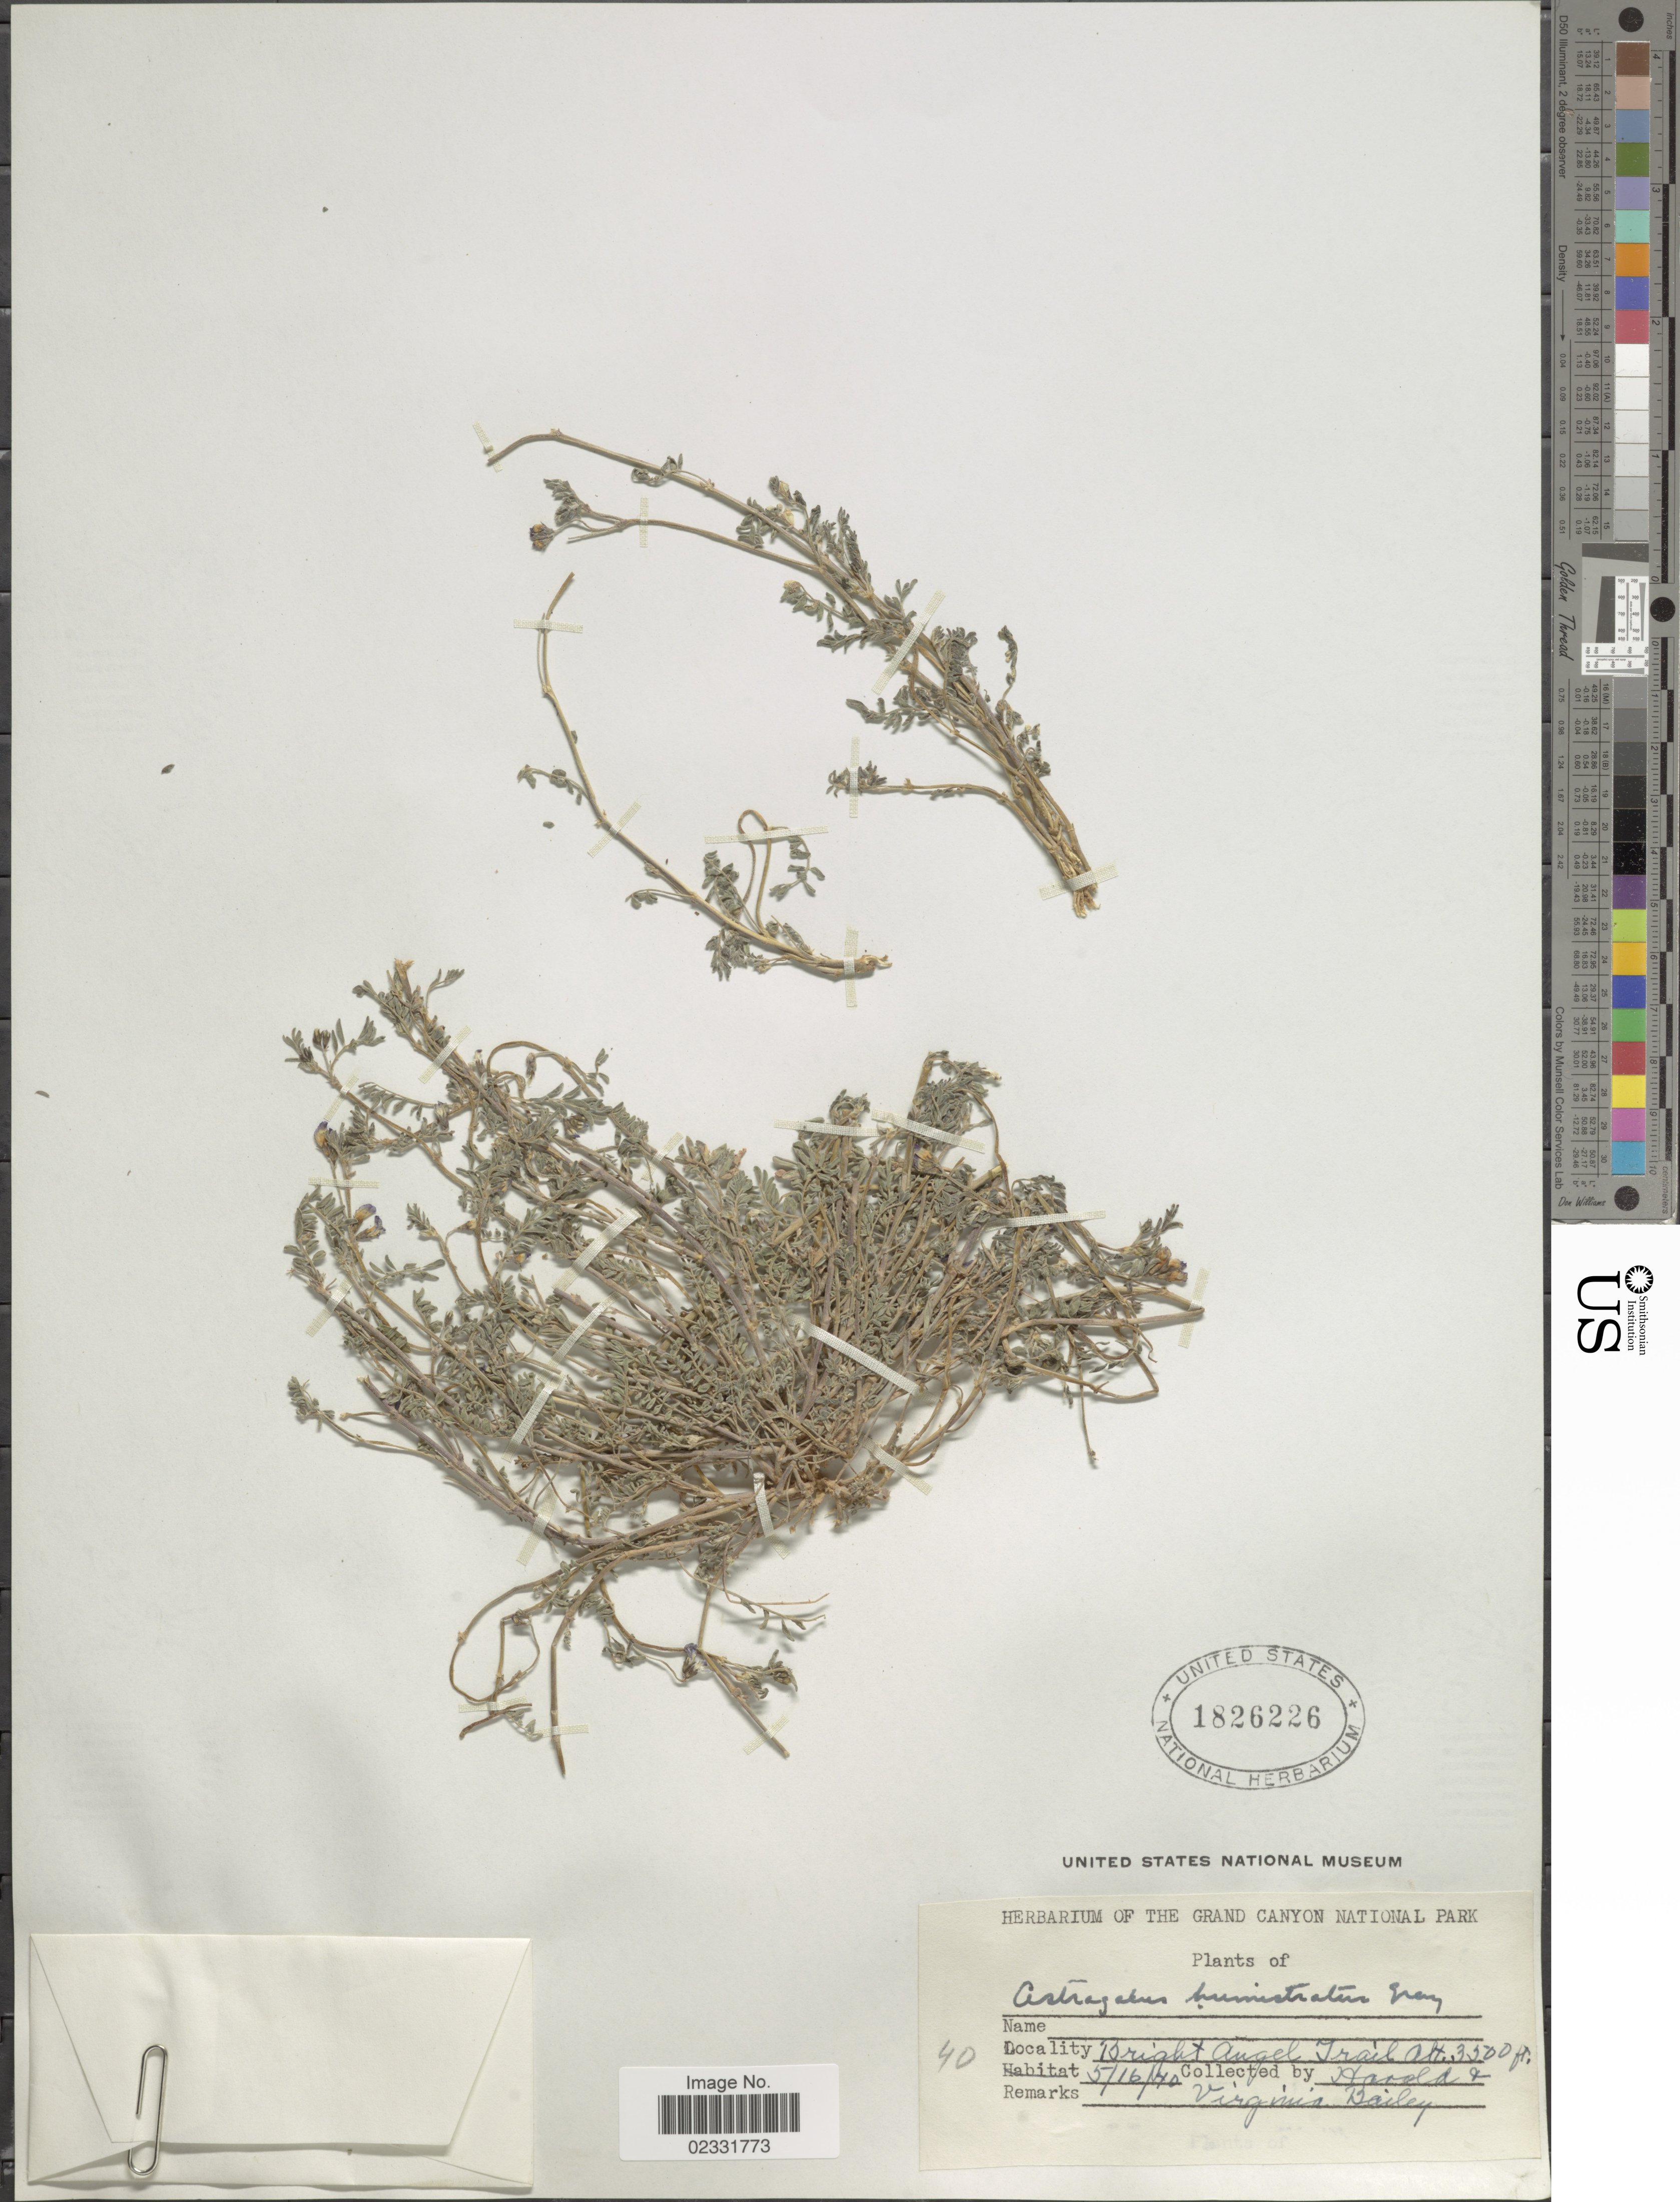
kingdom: Plantae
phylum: Tracheophyta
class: Magnoliopsida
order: Fabales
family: Fabaceae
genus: Astragalus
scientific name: Astragalus humistratus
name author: A. Gray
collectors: -. Harold & V. L. Bailey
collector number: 40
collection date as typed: Transcribed d/m/y: 16/5/40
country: United States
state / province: Arizona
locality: Bright Angel Trail.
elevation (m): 1067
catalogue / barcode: US 1826226